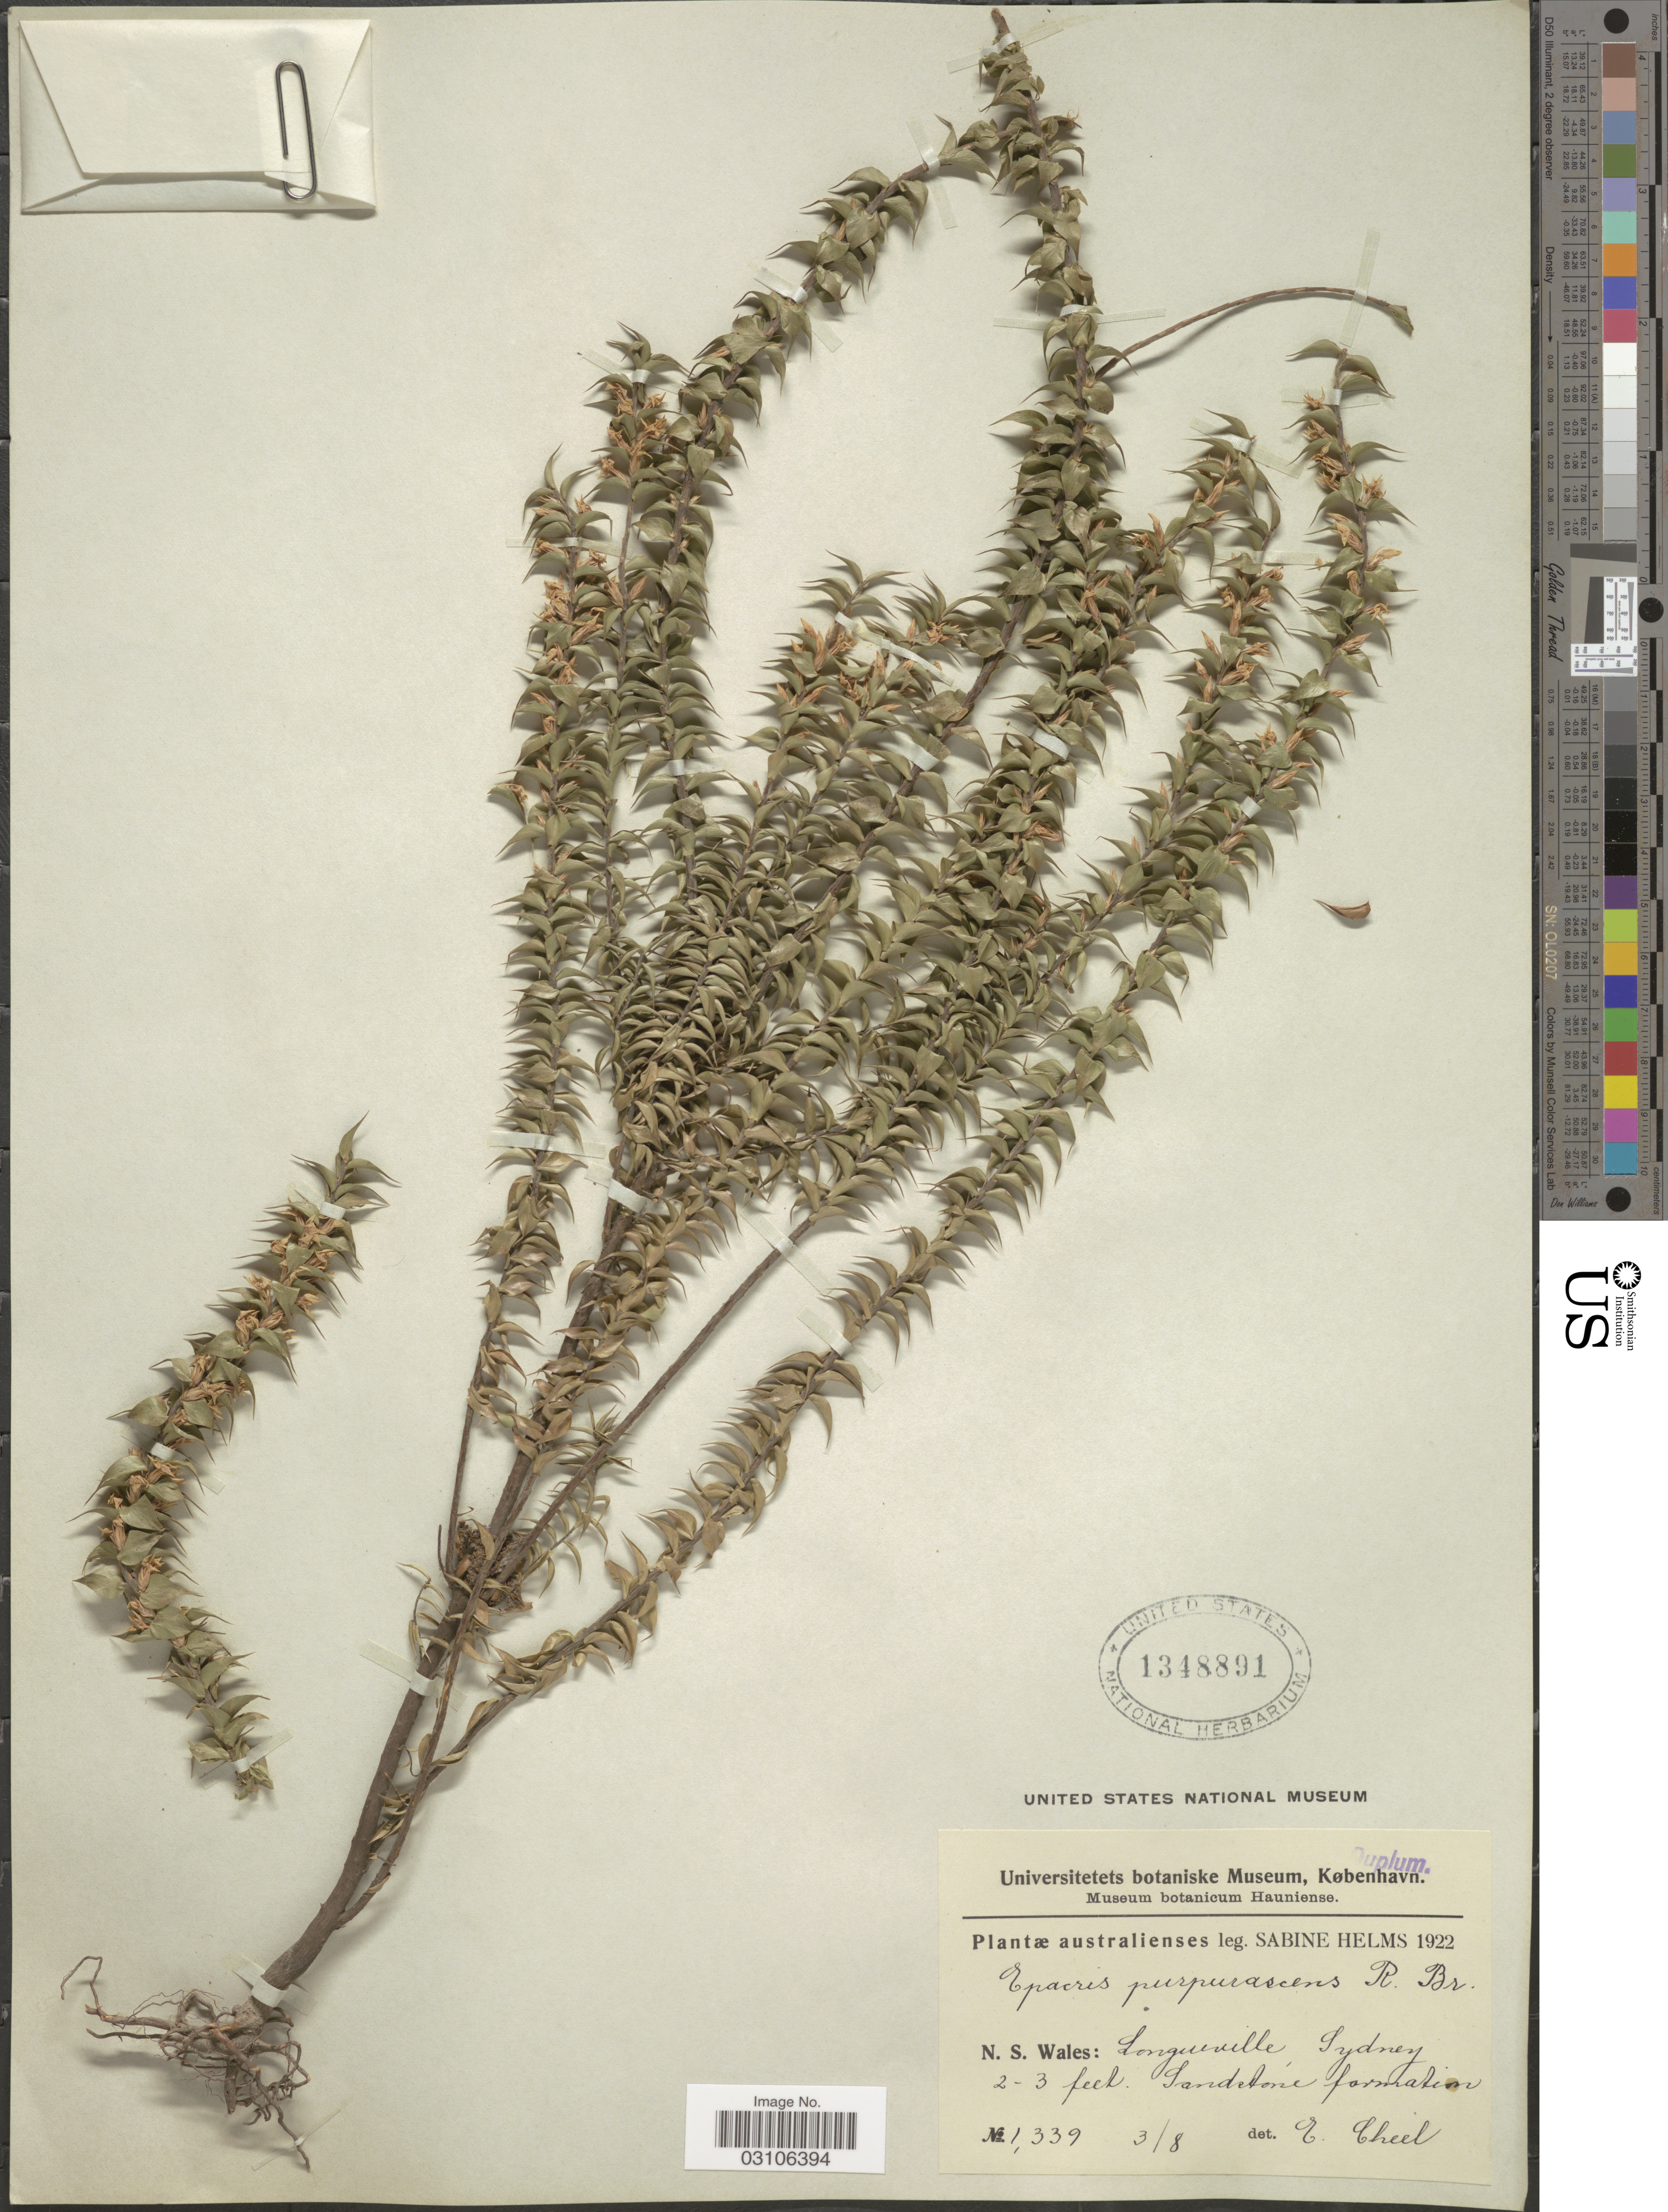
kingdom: Plantae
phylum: Tracheophyta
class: Magnoliopsida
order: Ericales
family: Ericaceae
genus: Epacris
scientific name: Epacris purpurascens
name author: Sims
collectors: S. Helms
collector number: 1339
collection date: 1922-08-03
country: Australia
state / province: New South Wales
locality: Longueville, Sydney.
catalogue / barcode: US 1348891